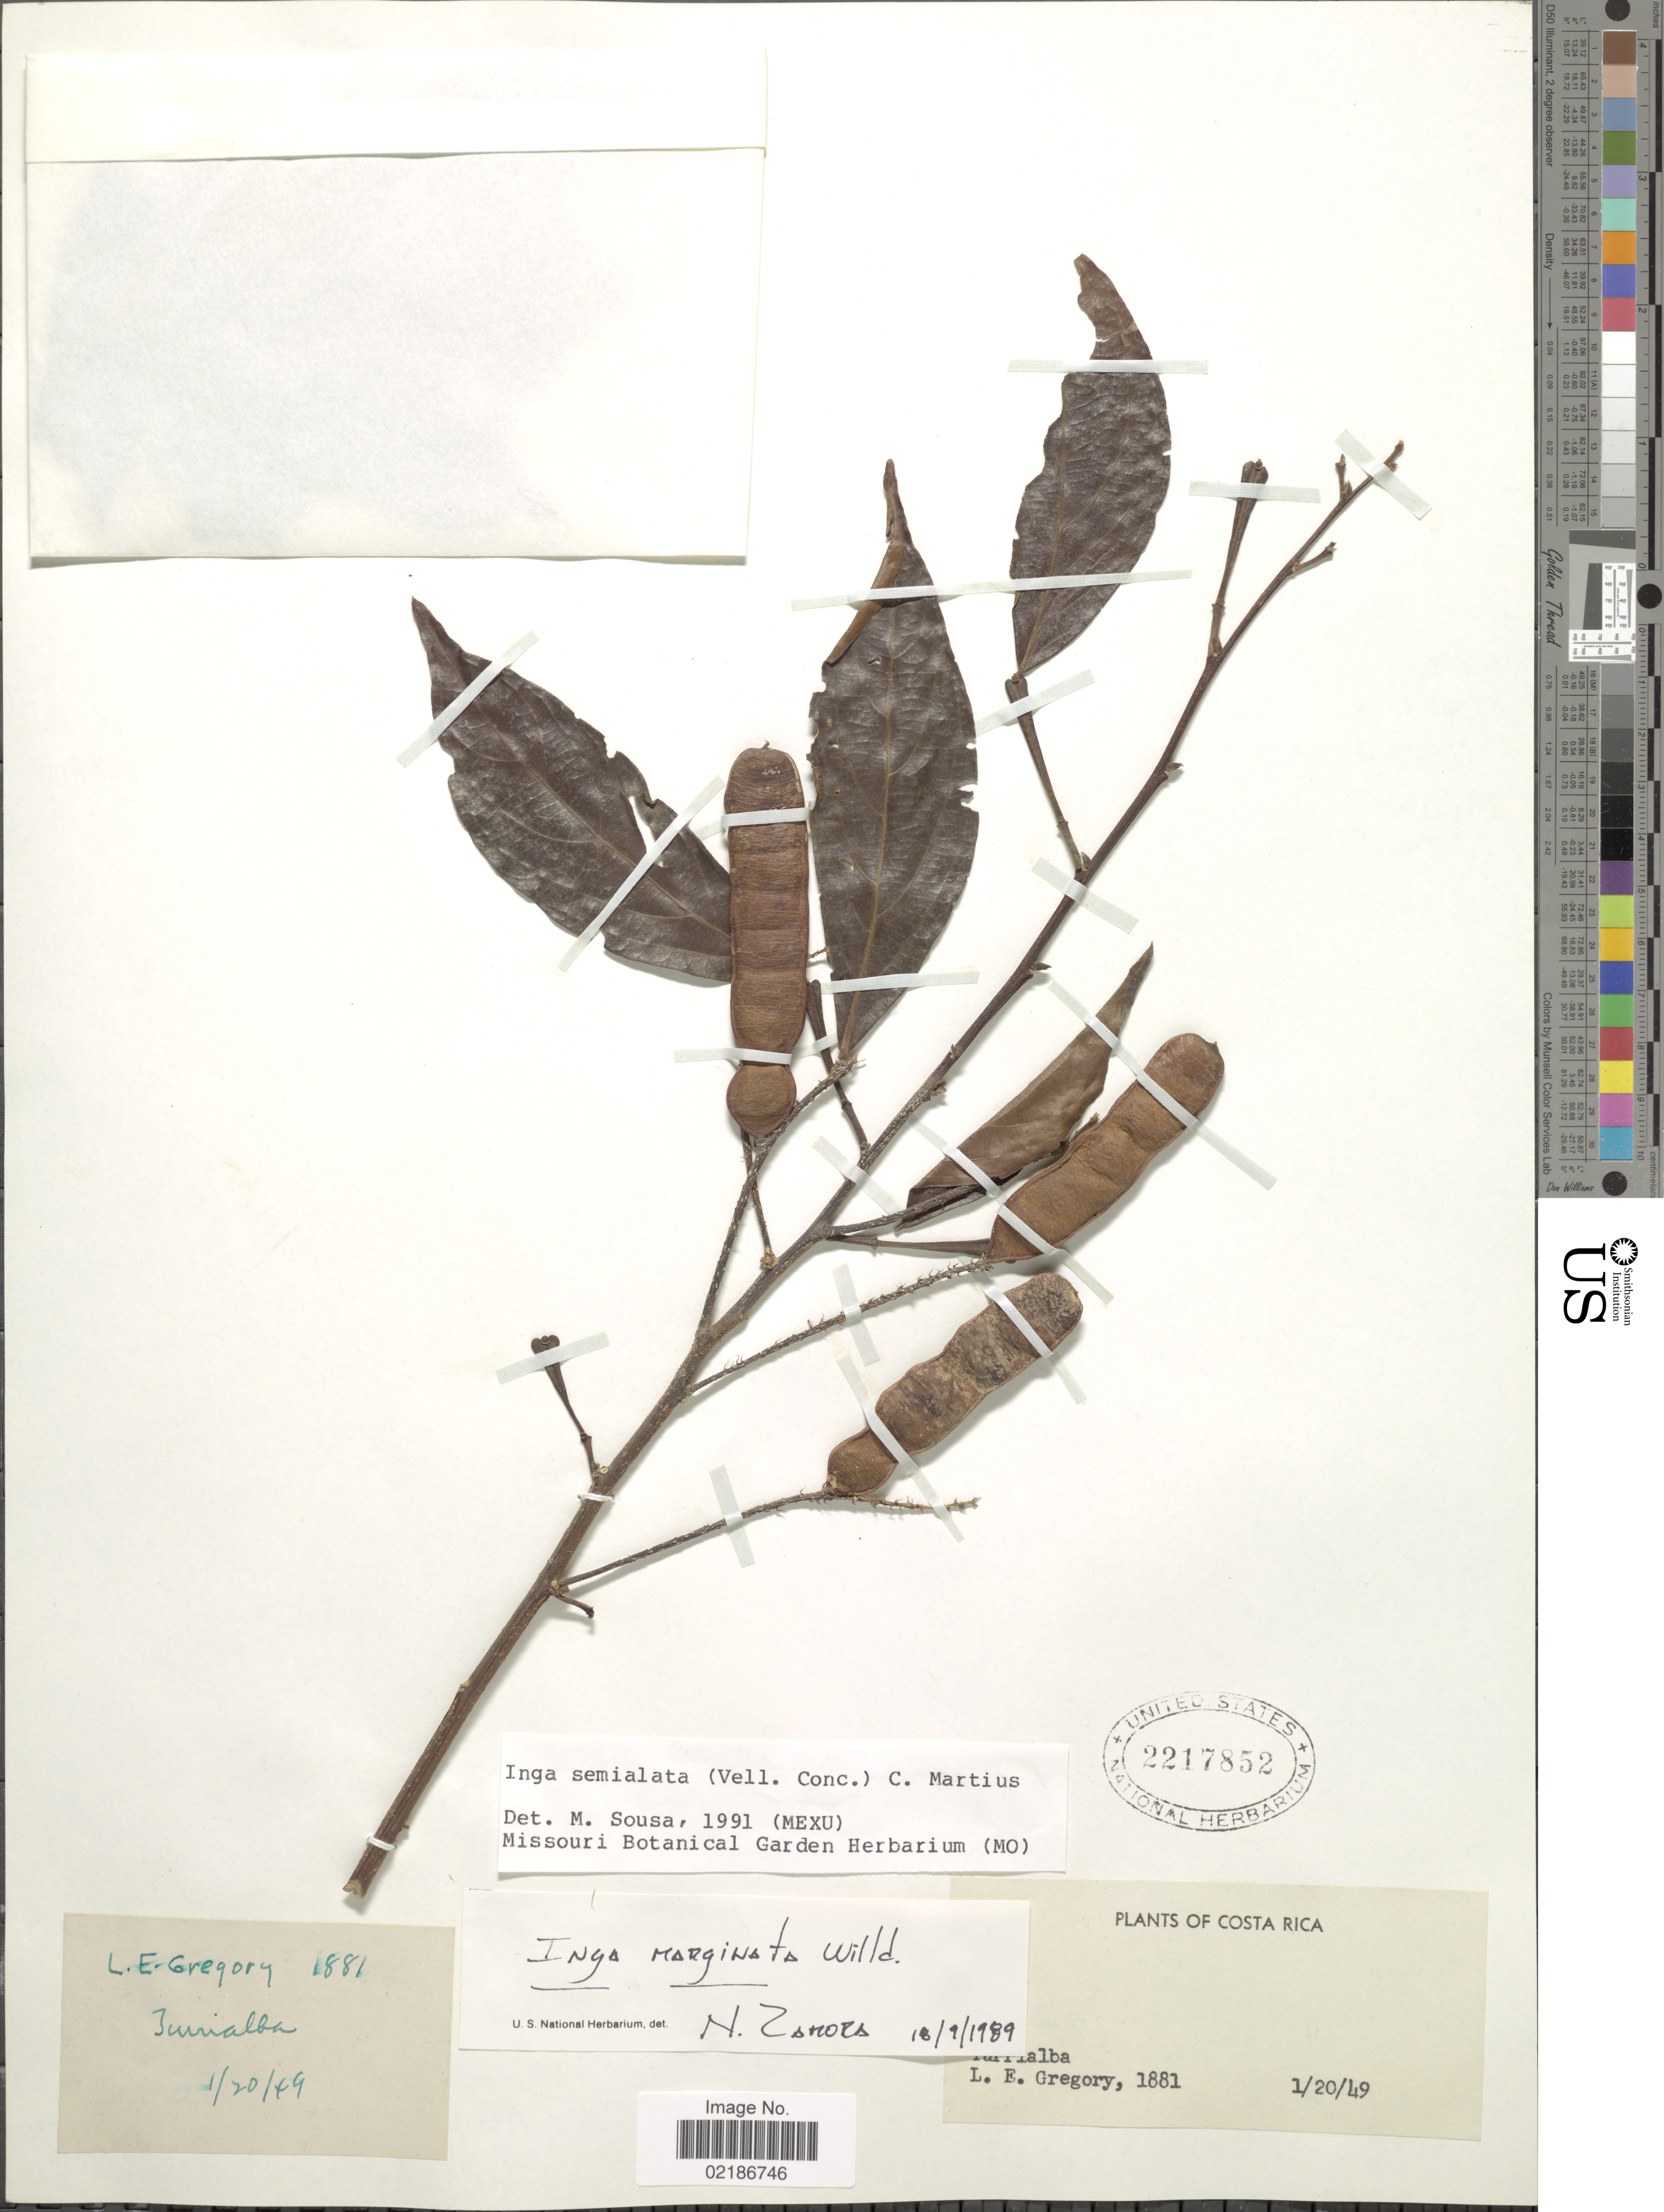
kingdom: Plantae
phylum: Tracheophyta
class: Magnoliopsida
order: Fabales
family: Fabaceae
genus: Inga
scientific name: Inga marginata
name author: Willd.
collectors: L. E. Gregory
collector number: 1881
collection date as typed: Transcribed d/m/y: 20/1/49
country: Costa Rica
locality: Turrialba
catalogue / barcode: US 2217852